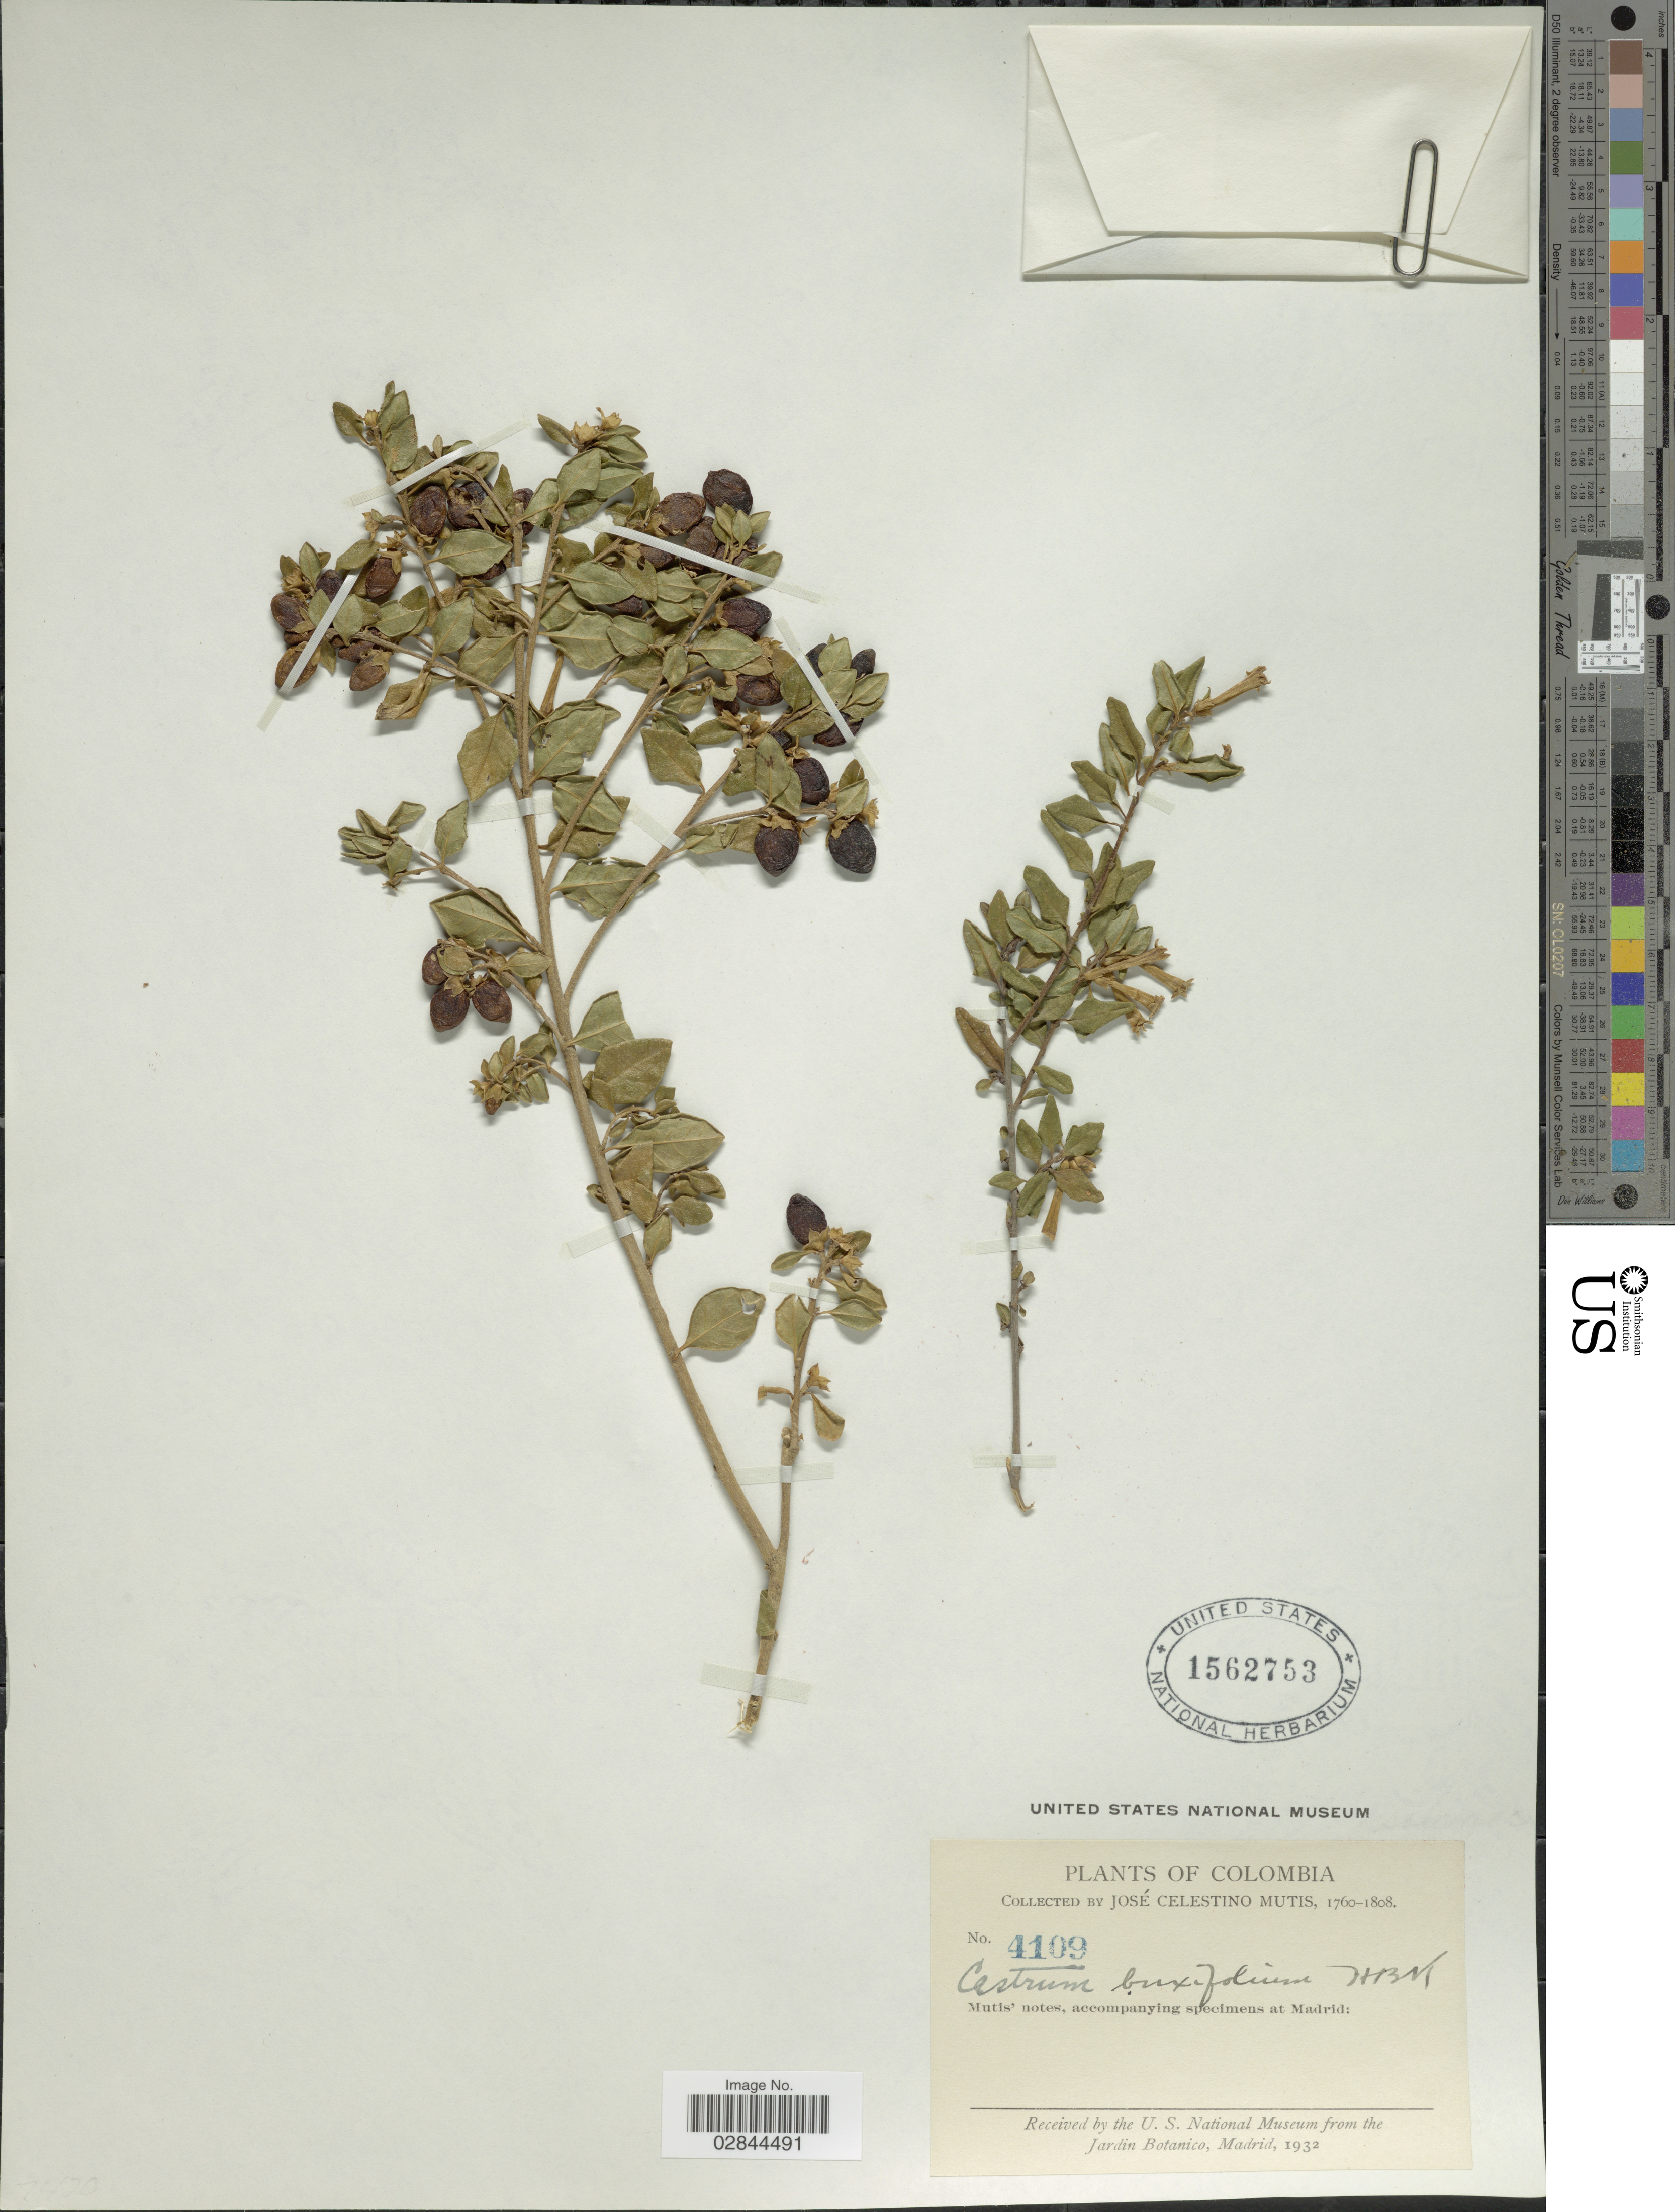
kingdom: Plantae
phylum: Tracheophyta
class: Magnoliopsida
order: Solanales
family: Solanaceae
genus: Cestrum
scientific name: Cestrum buxifolium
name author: Kunth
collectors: J. C. B. Mutis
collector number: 4109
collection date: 1760/1808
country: Colombia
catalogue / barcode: US 1562753